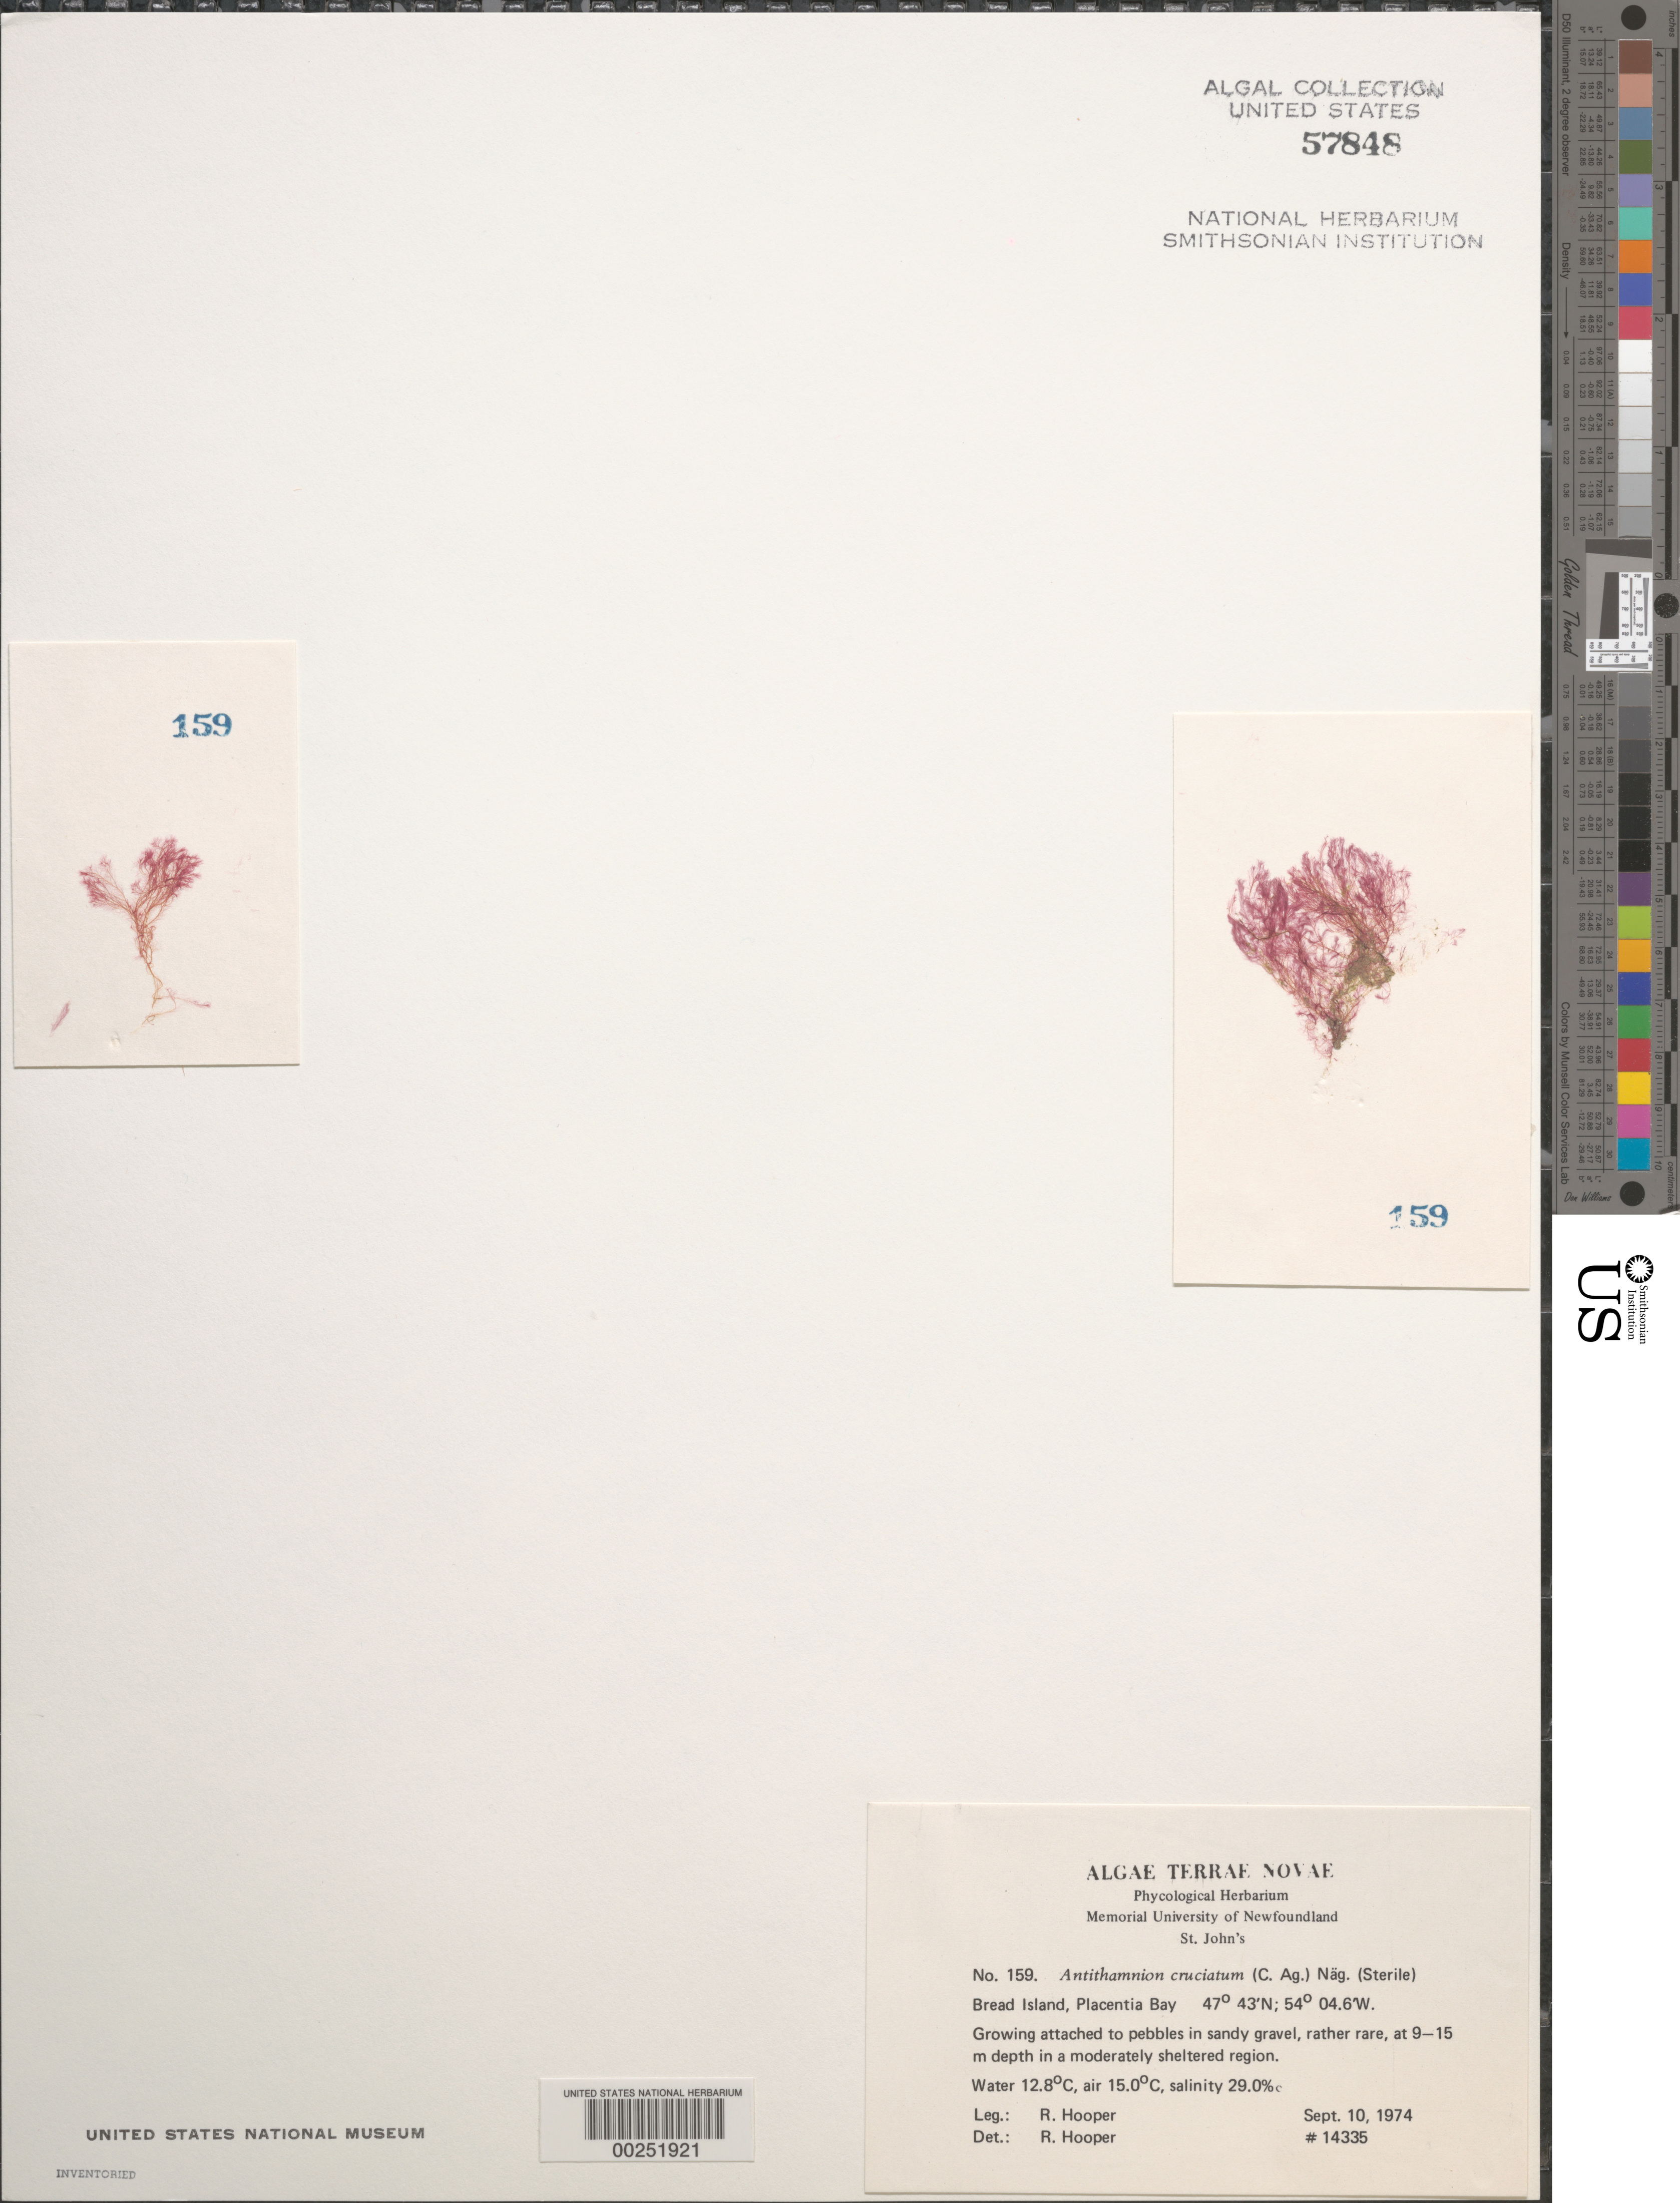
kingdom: Plantae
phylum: Rhodophyta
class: Florideophyceae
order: Ceramiales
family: Ceramiaceae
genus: Antithamnion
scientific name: Antithamnion cruciatum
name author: (C. Agardh) Näg.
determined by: Hooper, R. G.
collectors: R. G. Hooper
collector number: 14335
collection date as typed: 10 Sep 1974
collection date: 1974-09-10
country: Canada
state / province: Newfoundland and Labrador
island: Bread Island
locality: Placentia Bay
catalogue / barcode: US 57848